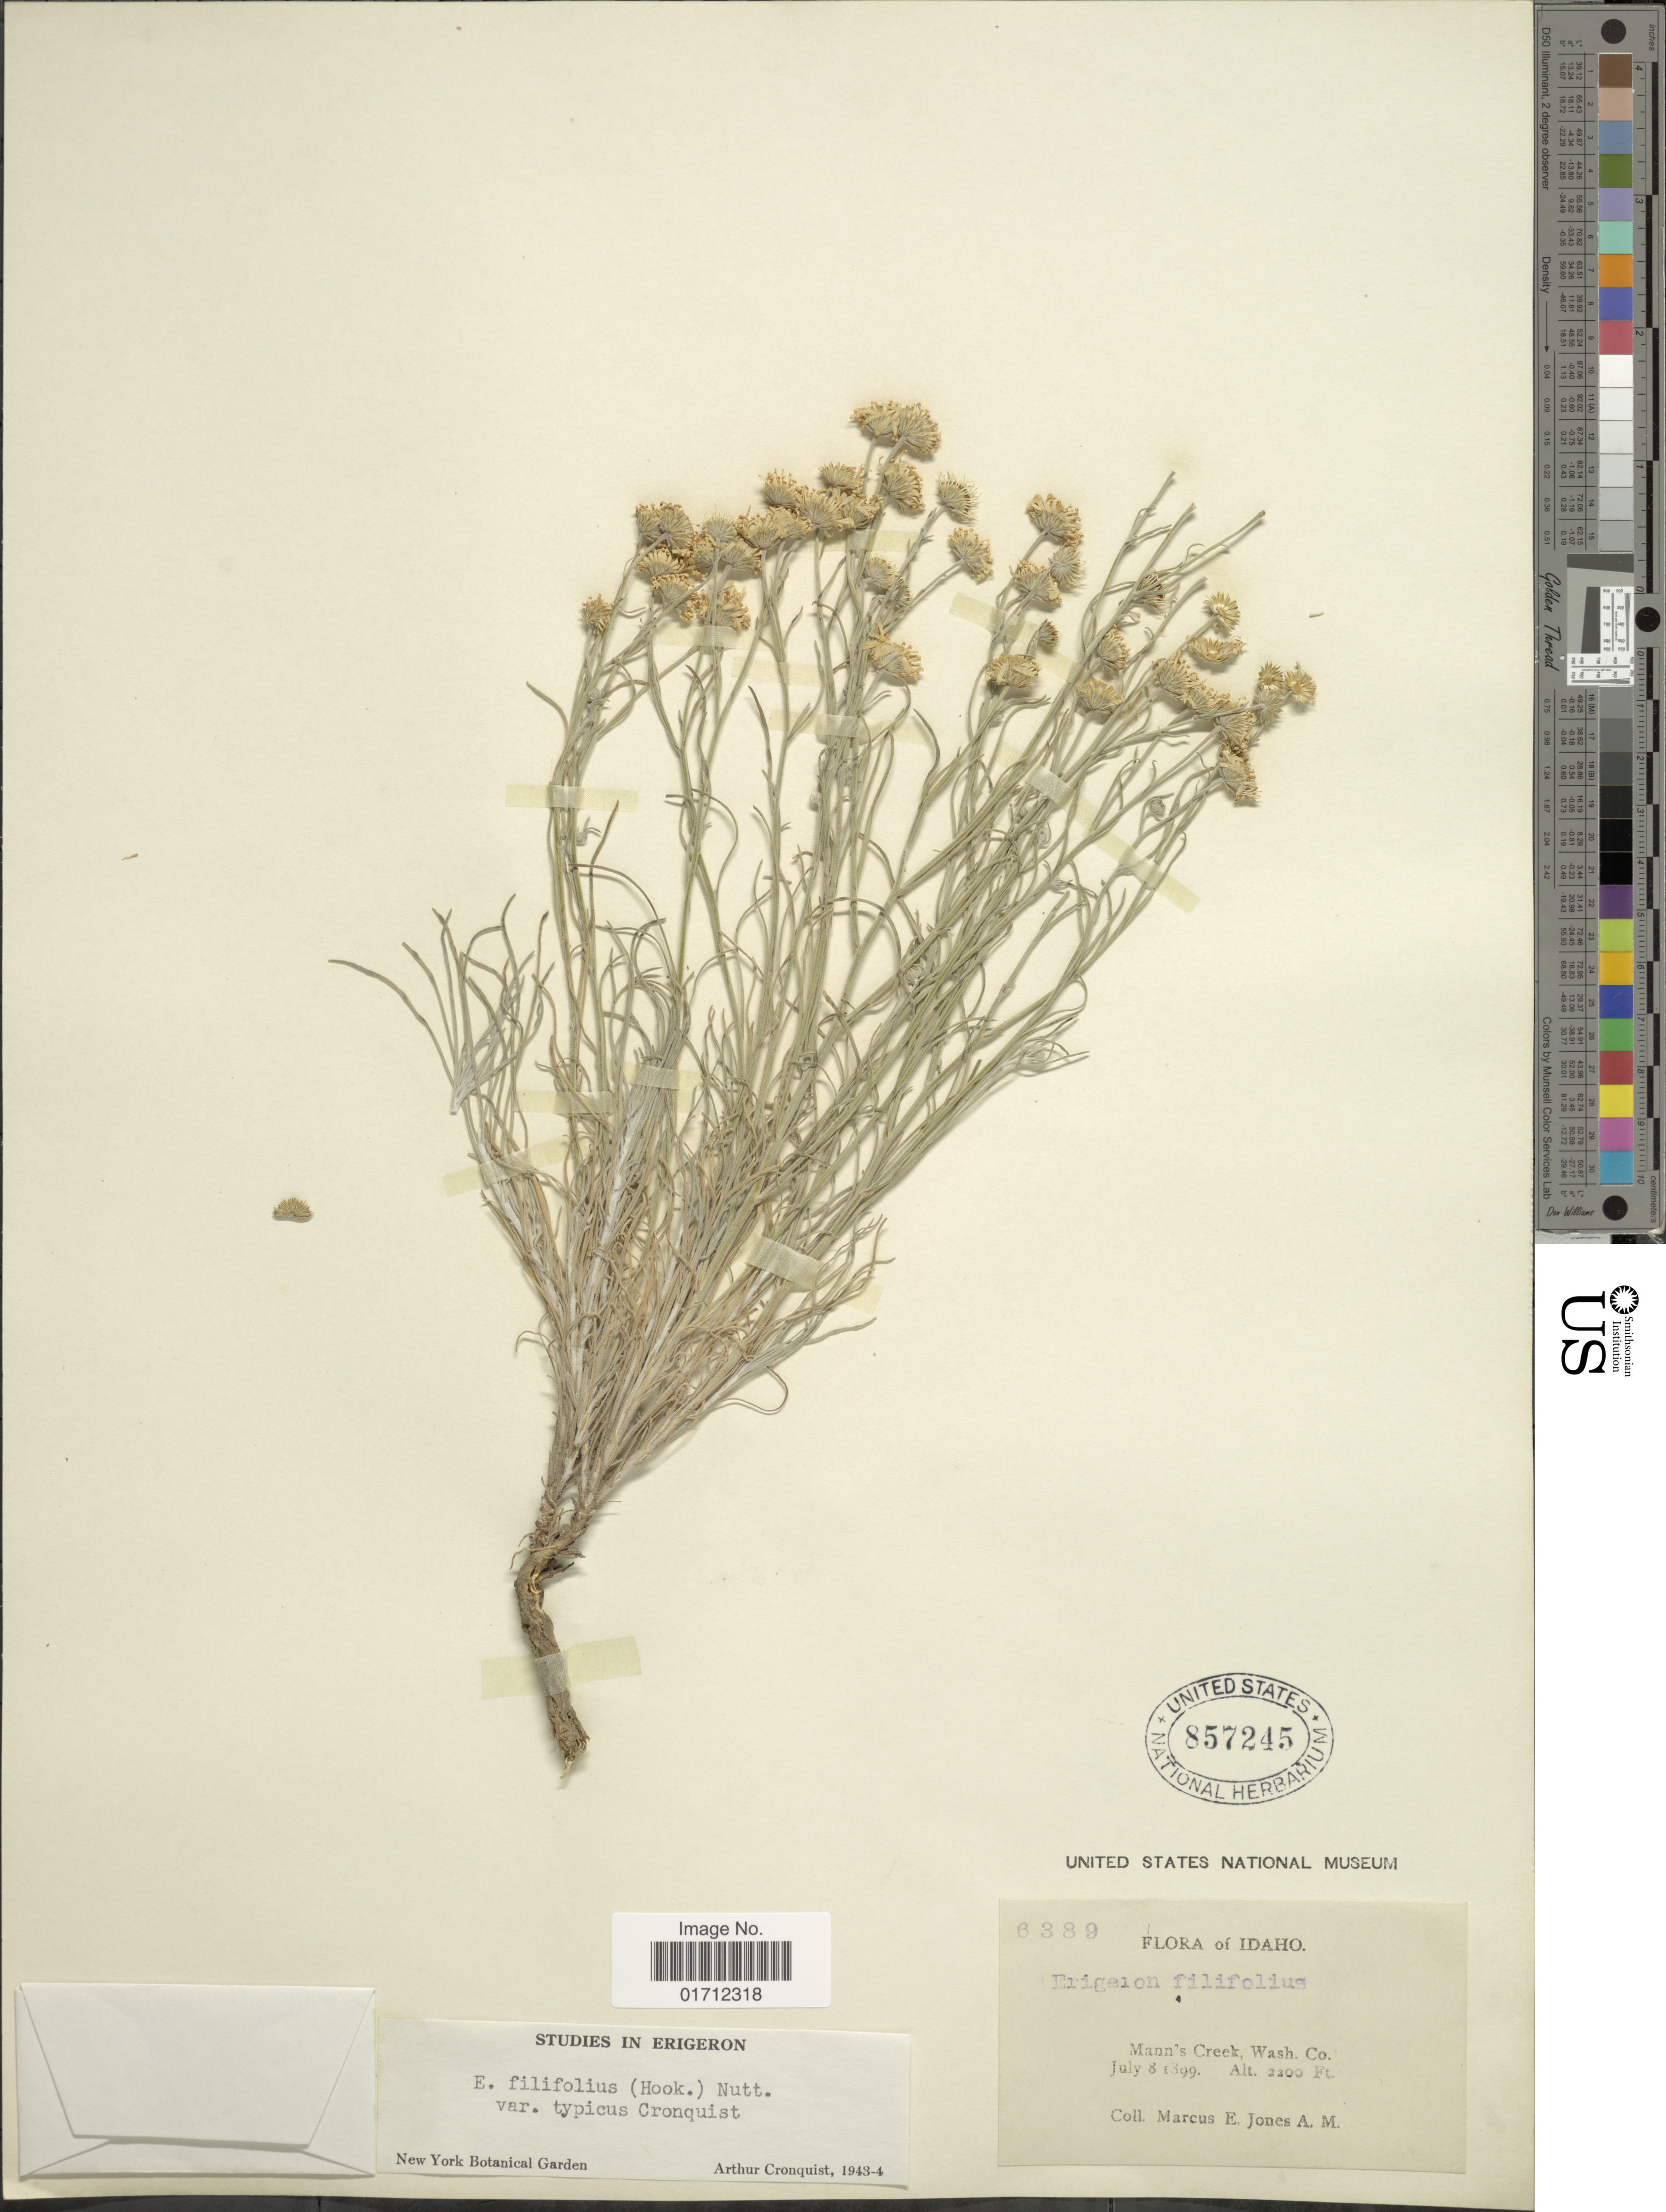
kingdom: Plantae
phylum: Tracheophyta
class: Magnoliopsida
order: Asterales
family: Asteraceae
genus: Erigeron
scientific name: Erigeron filifolius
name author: (Hook.) Nutt.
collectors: M. E. Jones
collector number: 6389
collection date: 1899-07-08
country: United States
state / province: Idaho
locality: Mann's Creek, Wash. Co.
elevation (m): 671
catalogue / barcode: US 857245